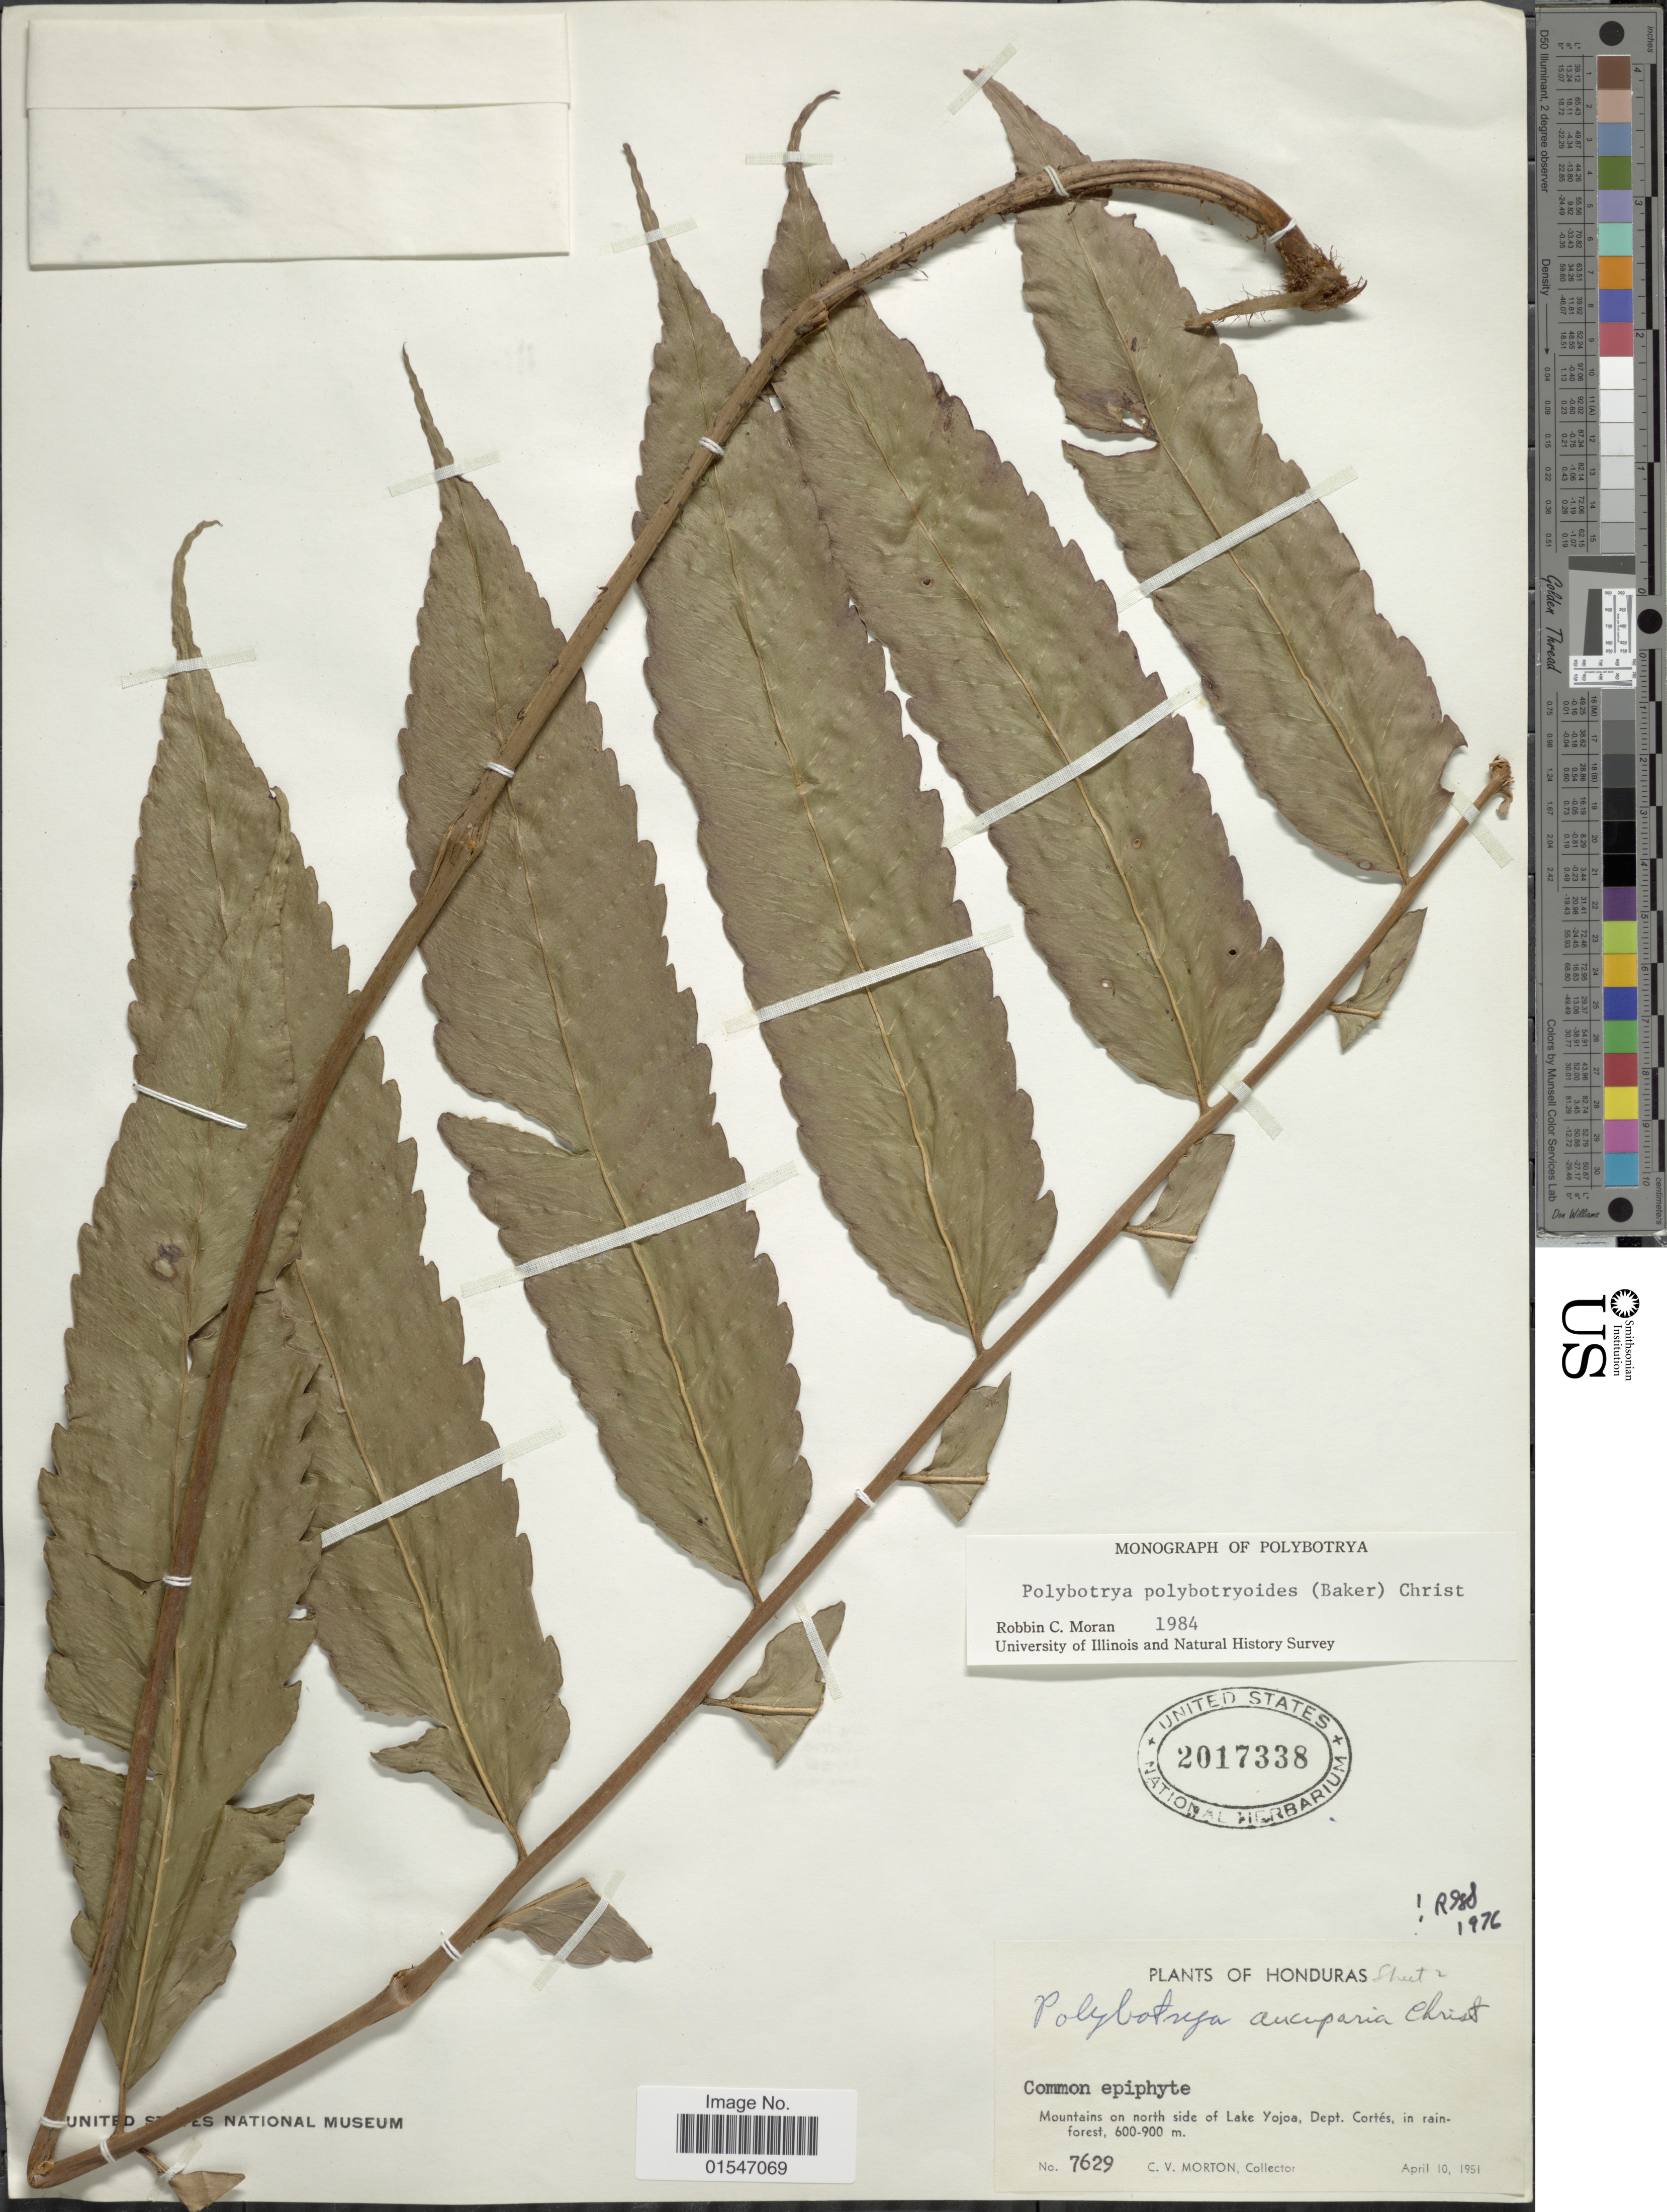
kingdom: Plantae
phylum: Tracheophyta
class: Polypodiopsida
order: Polypodiales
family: Dryopteridaceae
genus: Polybotrya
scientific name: Polybotrya polybotryoides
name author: (Baker) Christ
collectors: C. V. Morton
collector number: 7629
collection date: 1951-04-10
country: Honduras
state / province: Cortés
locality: Mountains on north side of Lake Yojoa, Dept. Cortes, in rain forest.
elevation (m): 600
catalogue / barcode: US 2017338